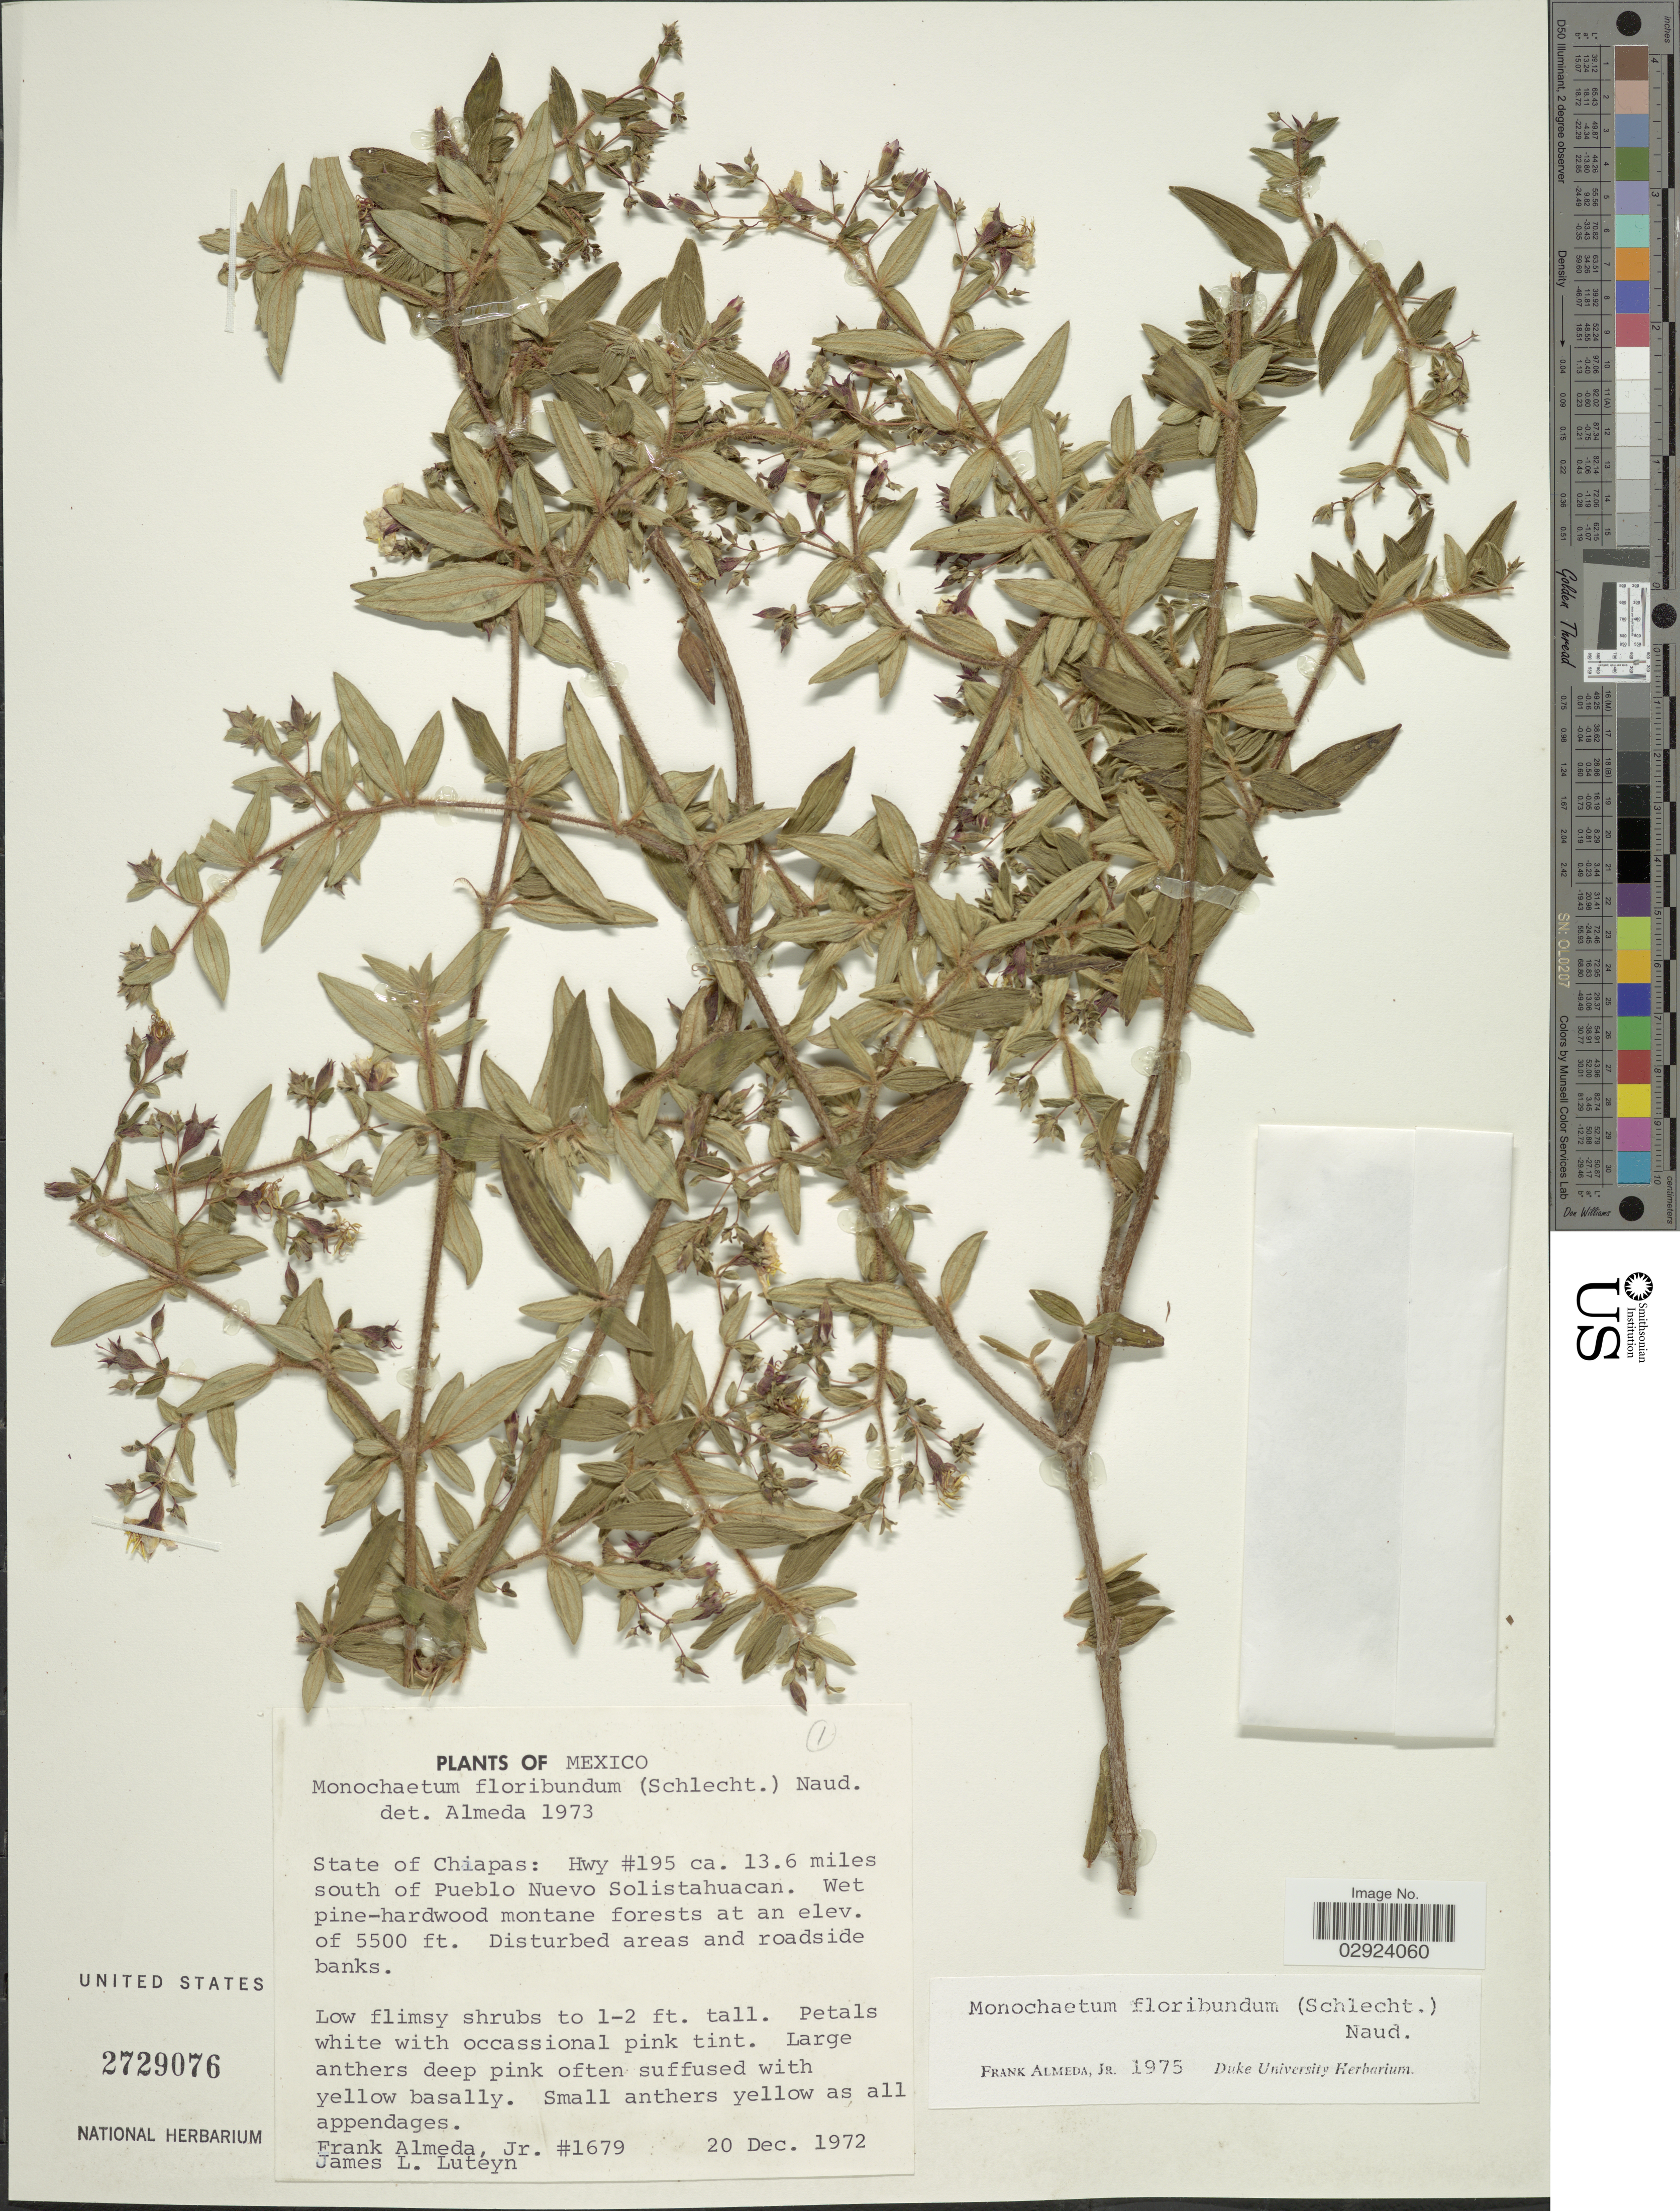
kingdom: Plantae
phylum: Tracheophyta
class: Magnoliopsida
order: Myrtales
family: Melastomataceae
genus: Monochaetum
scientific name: Monochaetum floribundum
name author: (Schltdl.) Naudin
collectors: F. Almeda & J. L. Luteyn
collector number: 1679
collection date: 1972-12-20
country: Mexico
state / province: Chiapas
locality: Hwy # 195 ca. 13.6 miles south of Pueblo Nuevo Solistahuacan.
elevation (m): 1676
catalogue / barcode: US 2729076